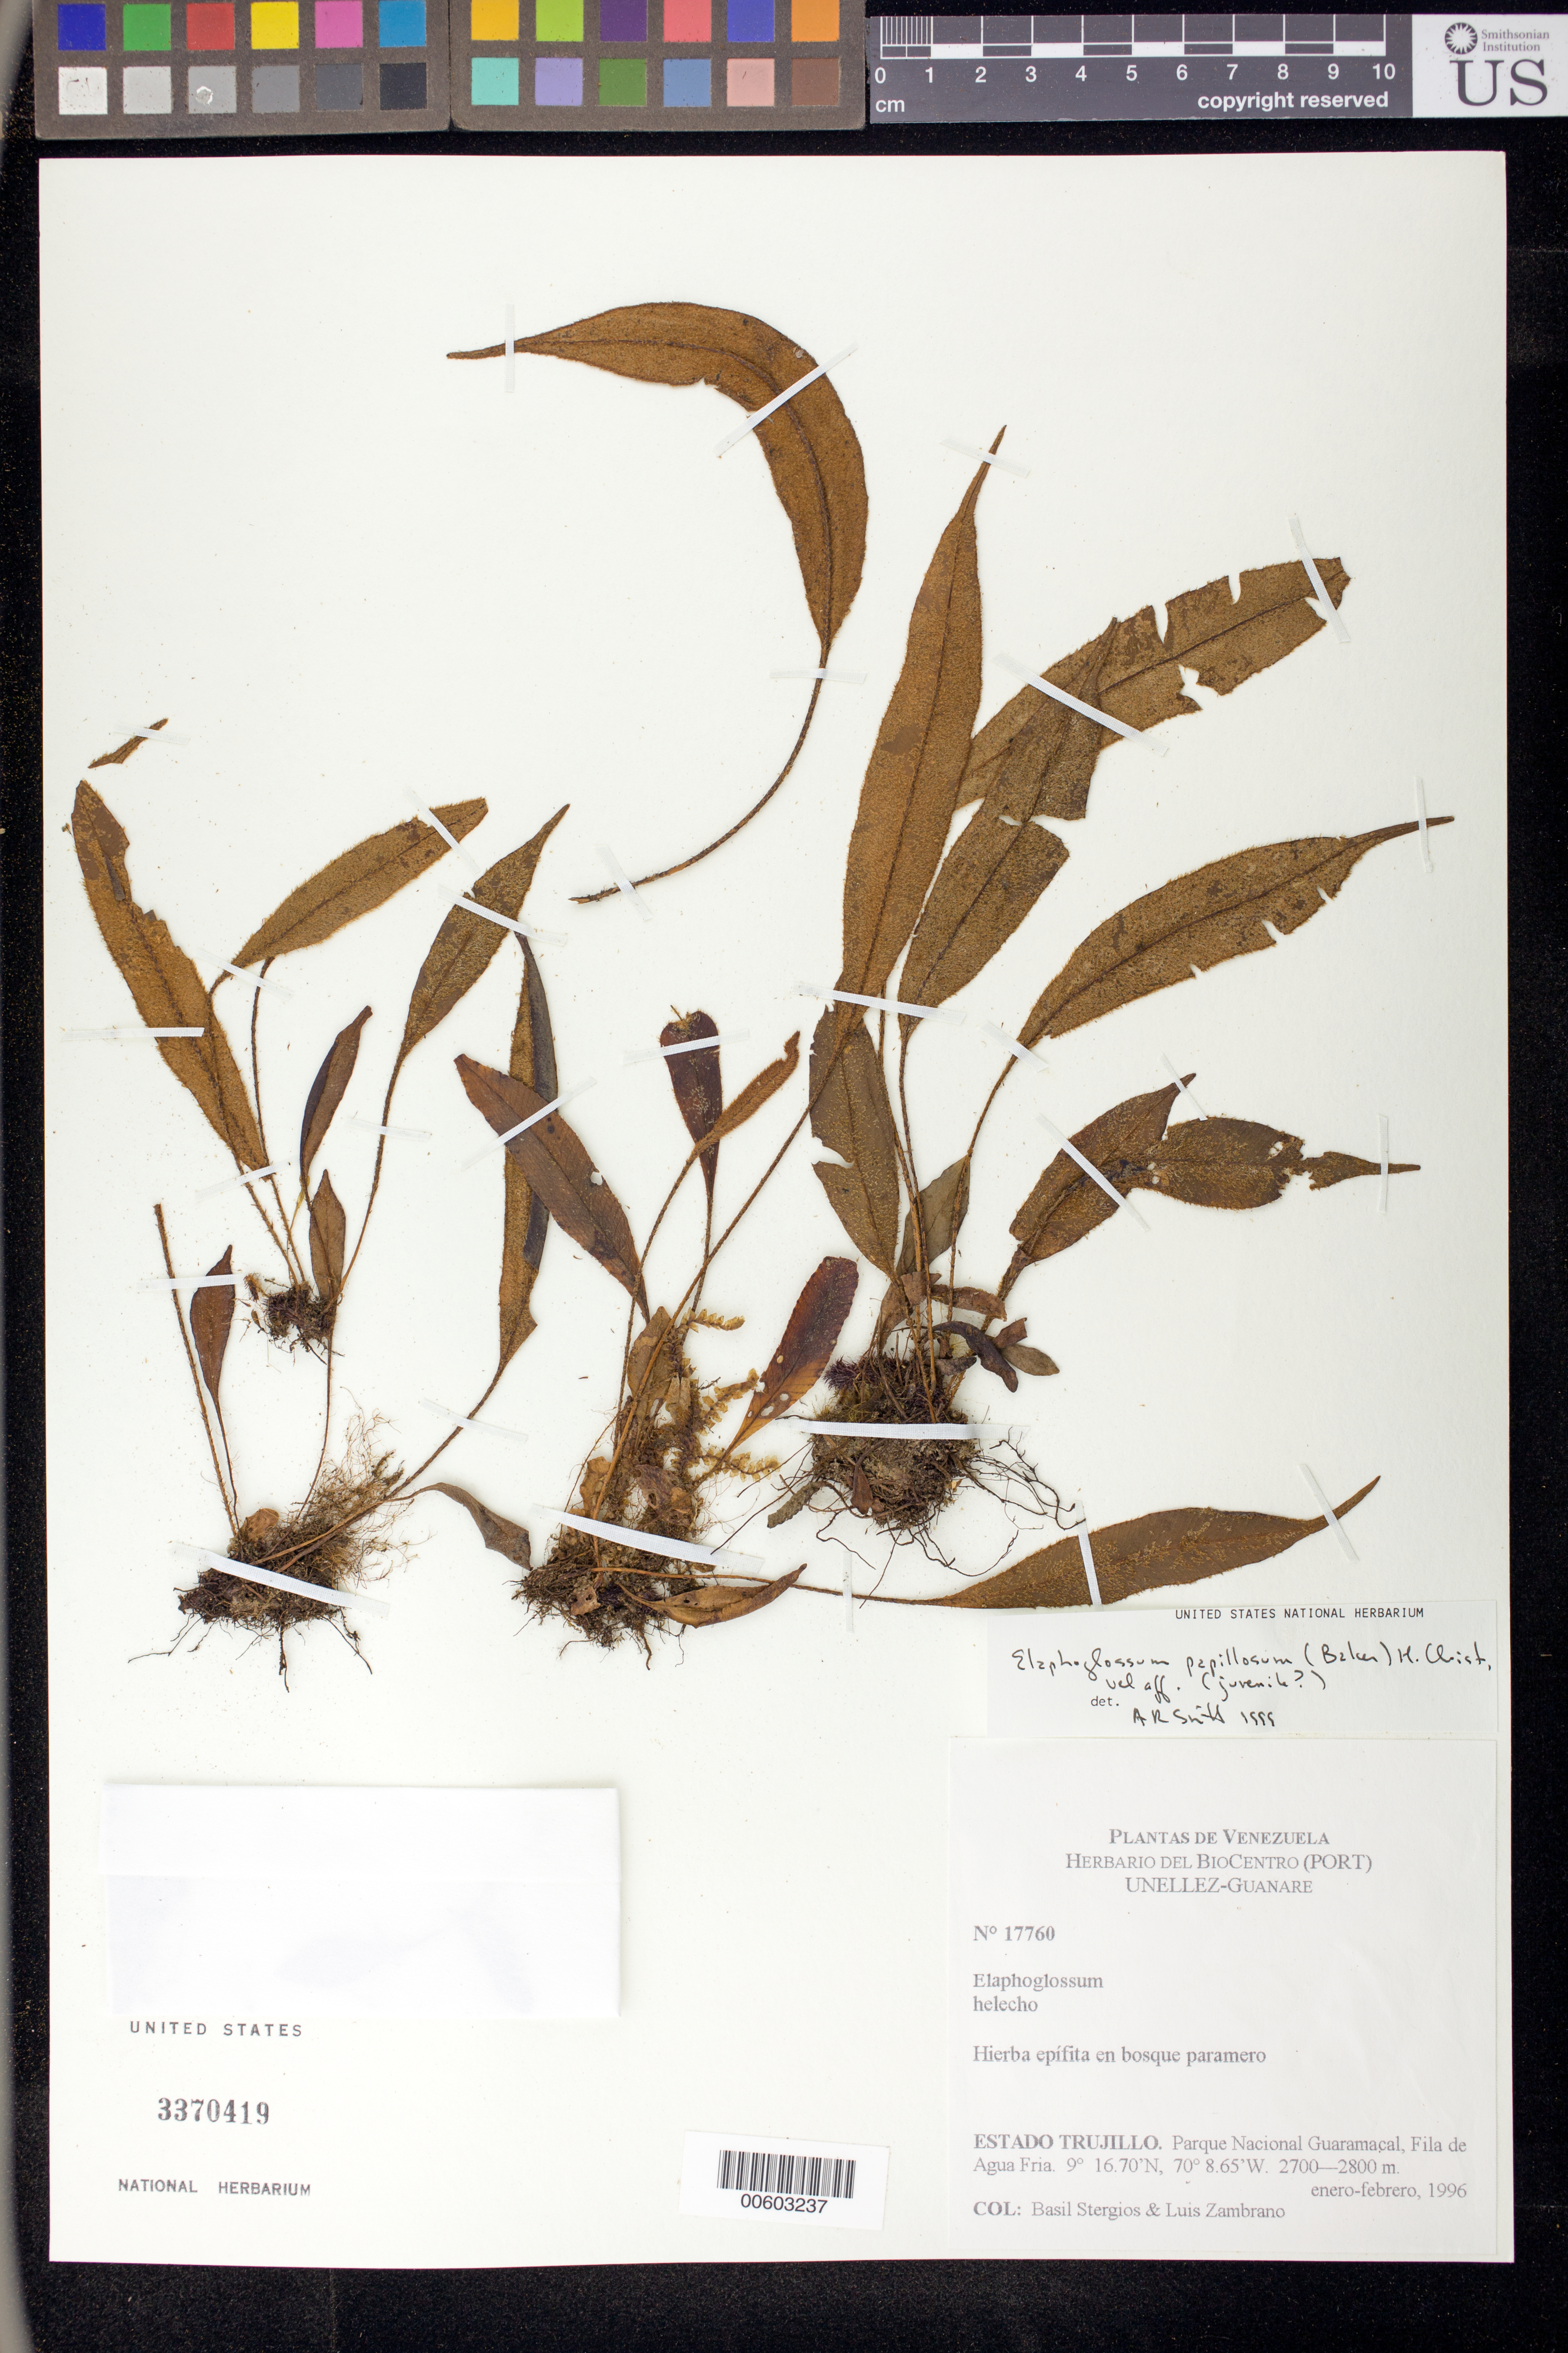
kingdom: Plantae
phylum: Tracheophyta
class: Polypodiopsida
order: Polypodiales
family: Dryopteridaceae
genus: Elaphoglossum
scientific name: Elaphoglossum papillosum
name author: (Baker) Christ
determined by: Smith, Alan R., (UC)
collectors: B. G. Stergios & L. Zambrano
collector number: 17760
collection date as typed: Jan 1996 to -- Feb 1996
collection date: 1996-01/1996-02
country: Venezuela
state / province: Trujillo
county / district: Boconó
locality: Parque Nacional Guaramacal, Fila de Agua Fria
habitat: Bosque paramero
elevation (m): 2700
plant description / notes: PORT, UC, US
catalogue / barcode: US 3370419